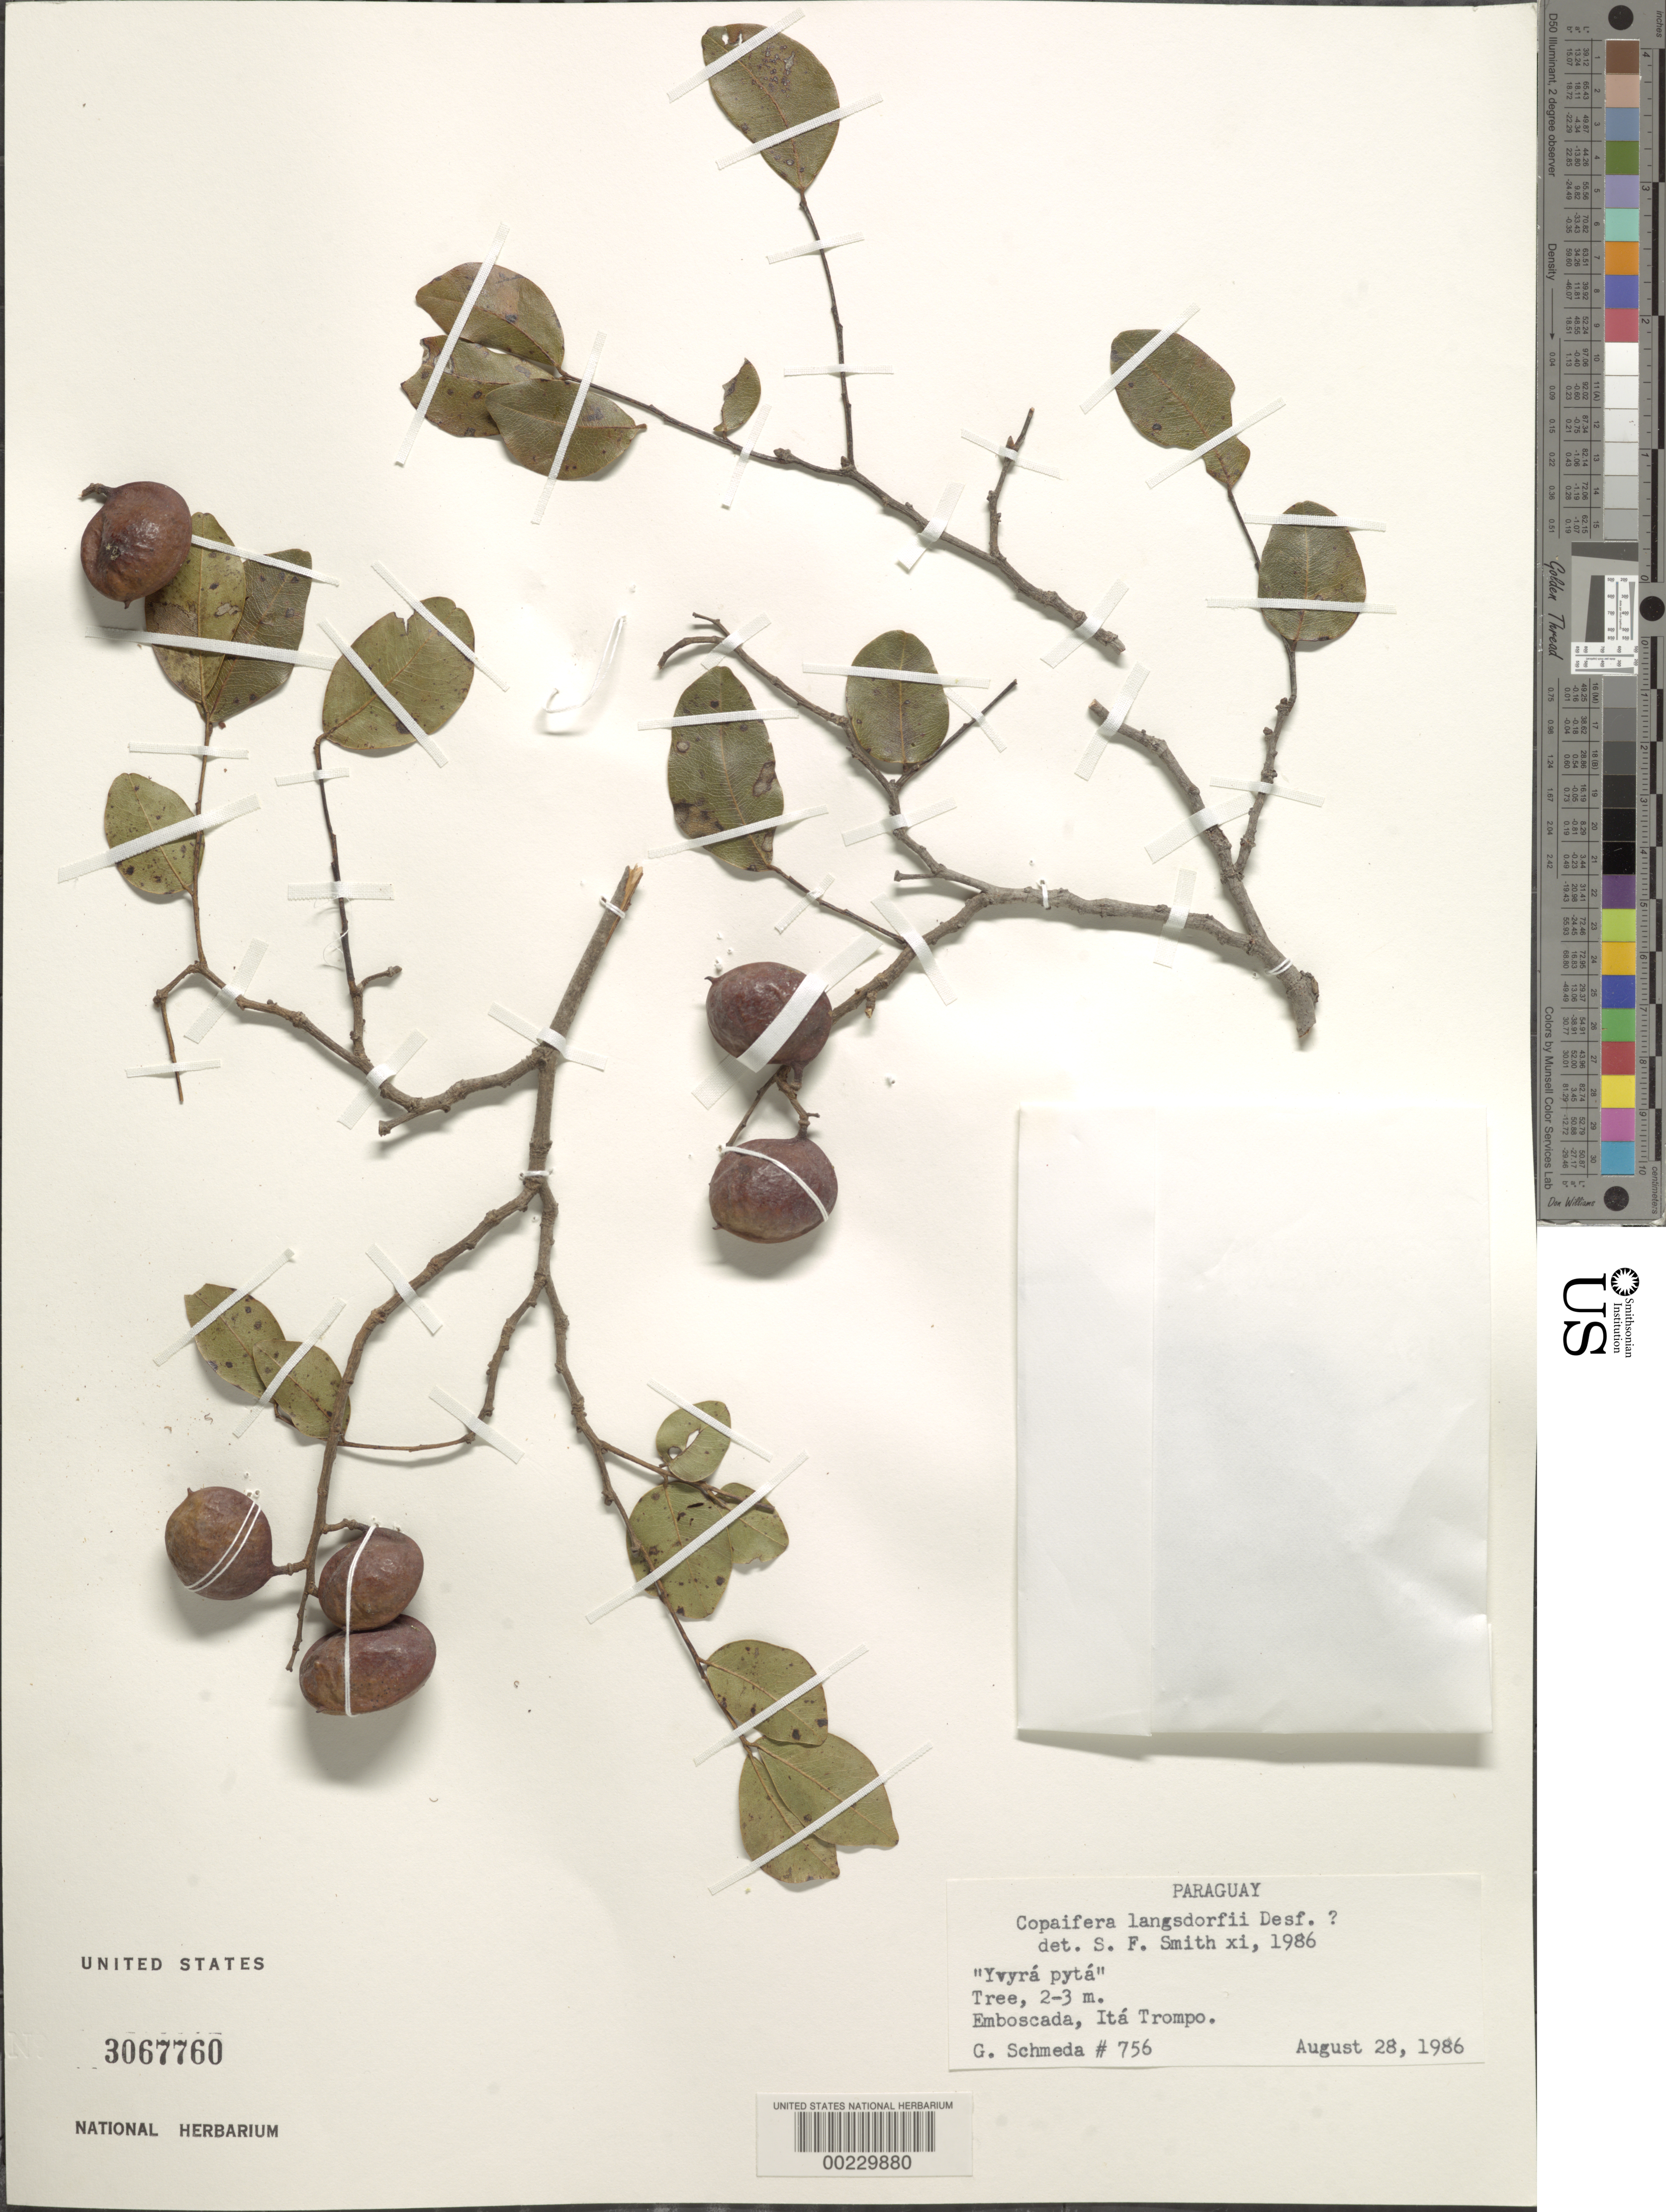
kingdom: Plantae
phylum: Tracheophyta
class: Magnoliopsida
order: Fabales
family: Fabaceae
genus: Copaifera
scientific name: Copaifera langsdorffii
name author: Desf.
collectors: G. Schmeda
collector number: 756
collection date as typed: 28 Aug 1986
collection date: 1986-08-28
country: Paraguay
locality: Emboscada, ita trompo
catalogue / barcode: US 3067760